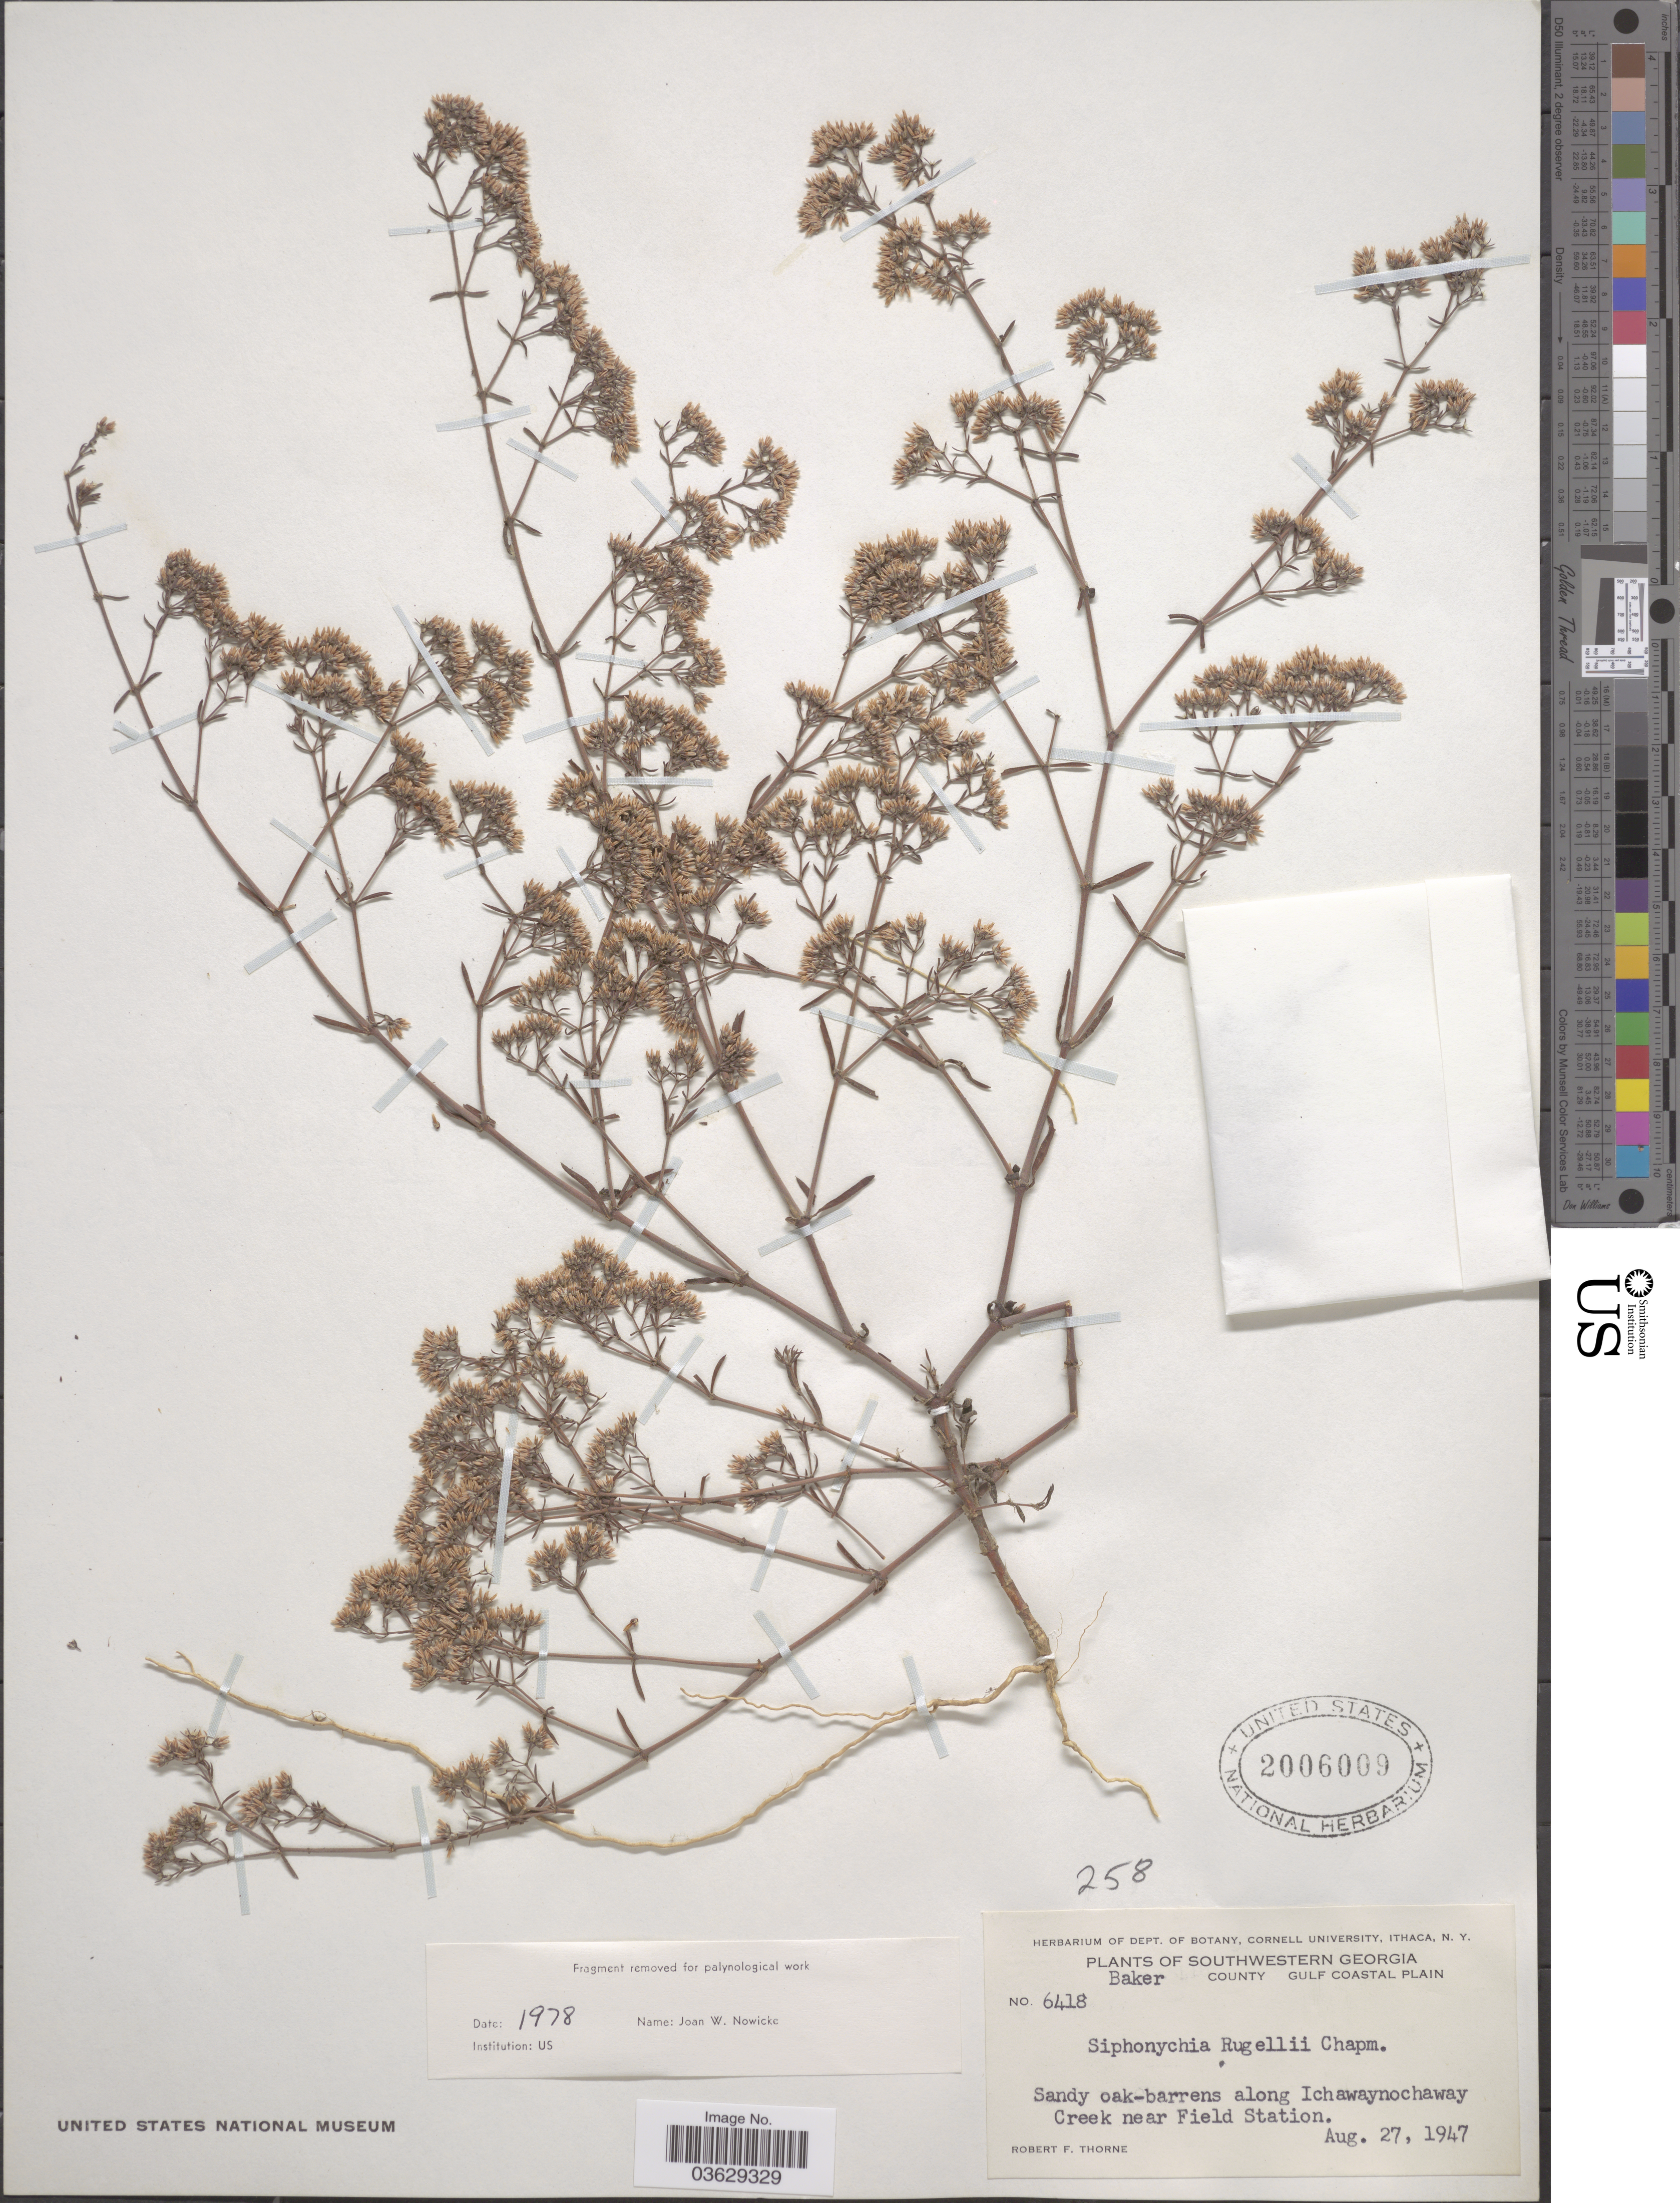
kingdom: Plantae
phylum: Tracheophyta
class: Magnoliopsida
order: Caryophyllales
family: Caryophyllaceae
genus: Paronychia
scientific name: Paronychia rugelii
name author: (Chapm.) Shuttlew. ex Chapm.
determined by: Strong, Mark T., (BOT), Smithsonian Institution - National Museum of Natural History (UNITED STATES)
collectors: R. F. Thorne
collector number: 6418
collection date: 1947-08-27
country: United States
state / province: Georgia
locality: Southwestern Georgia. Baker County Gulf Coastal Plain. Sandy oak-barrens along Ichawaynochaway Creek near Field Station.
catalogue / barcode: US 2006009